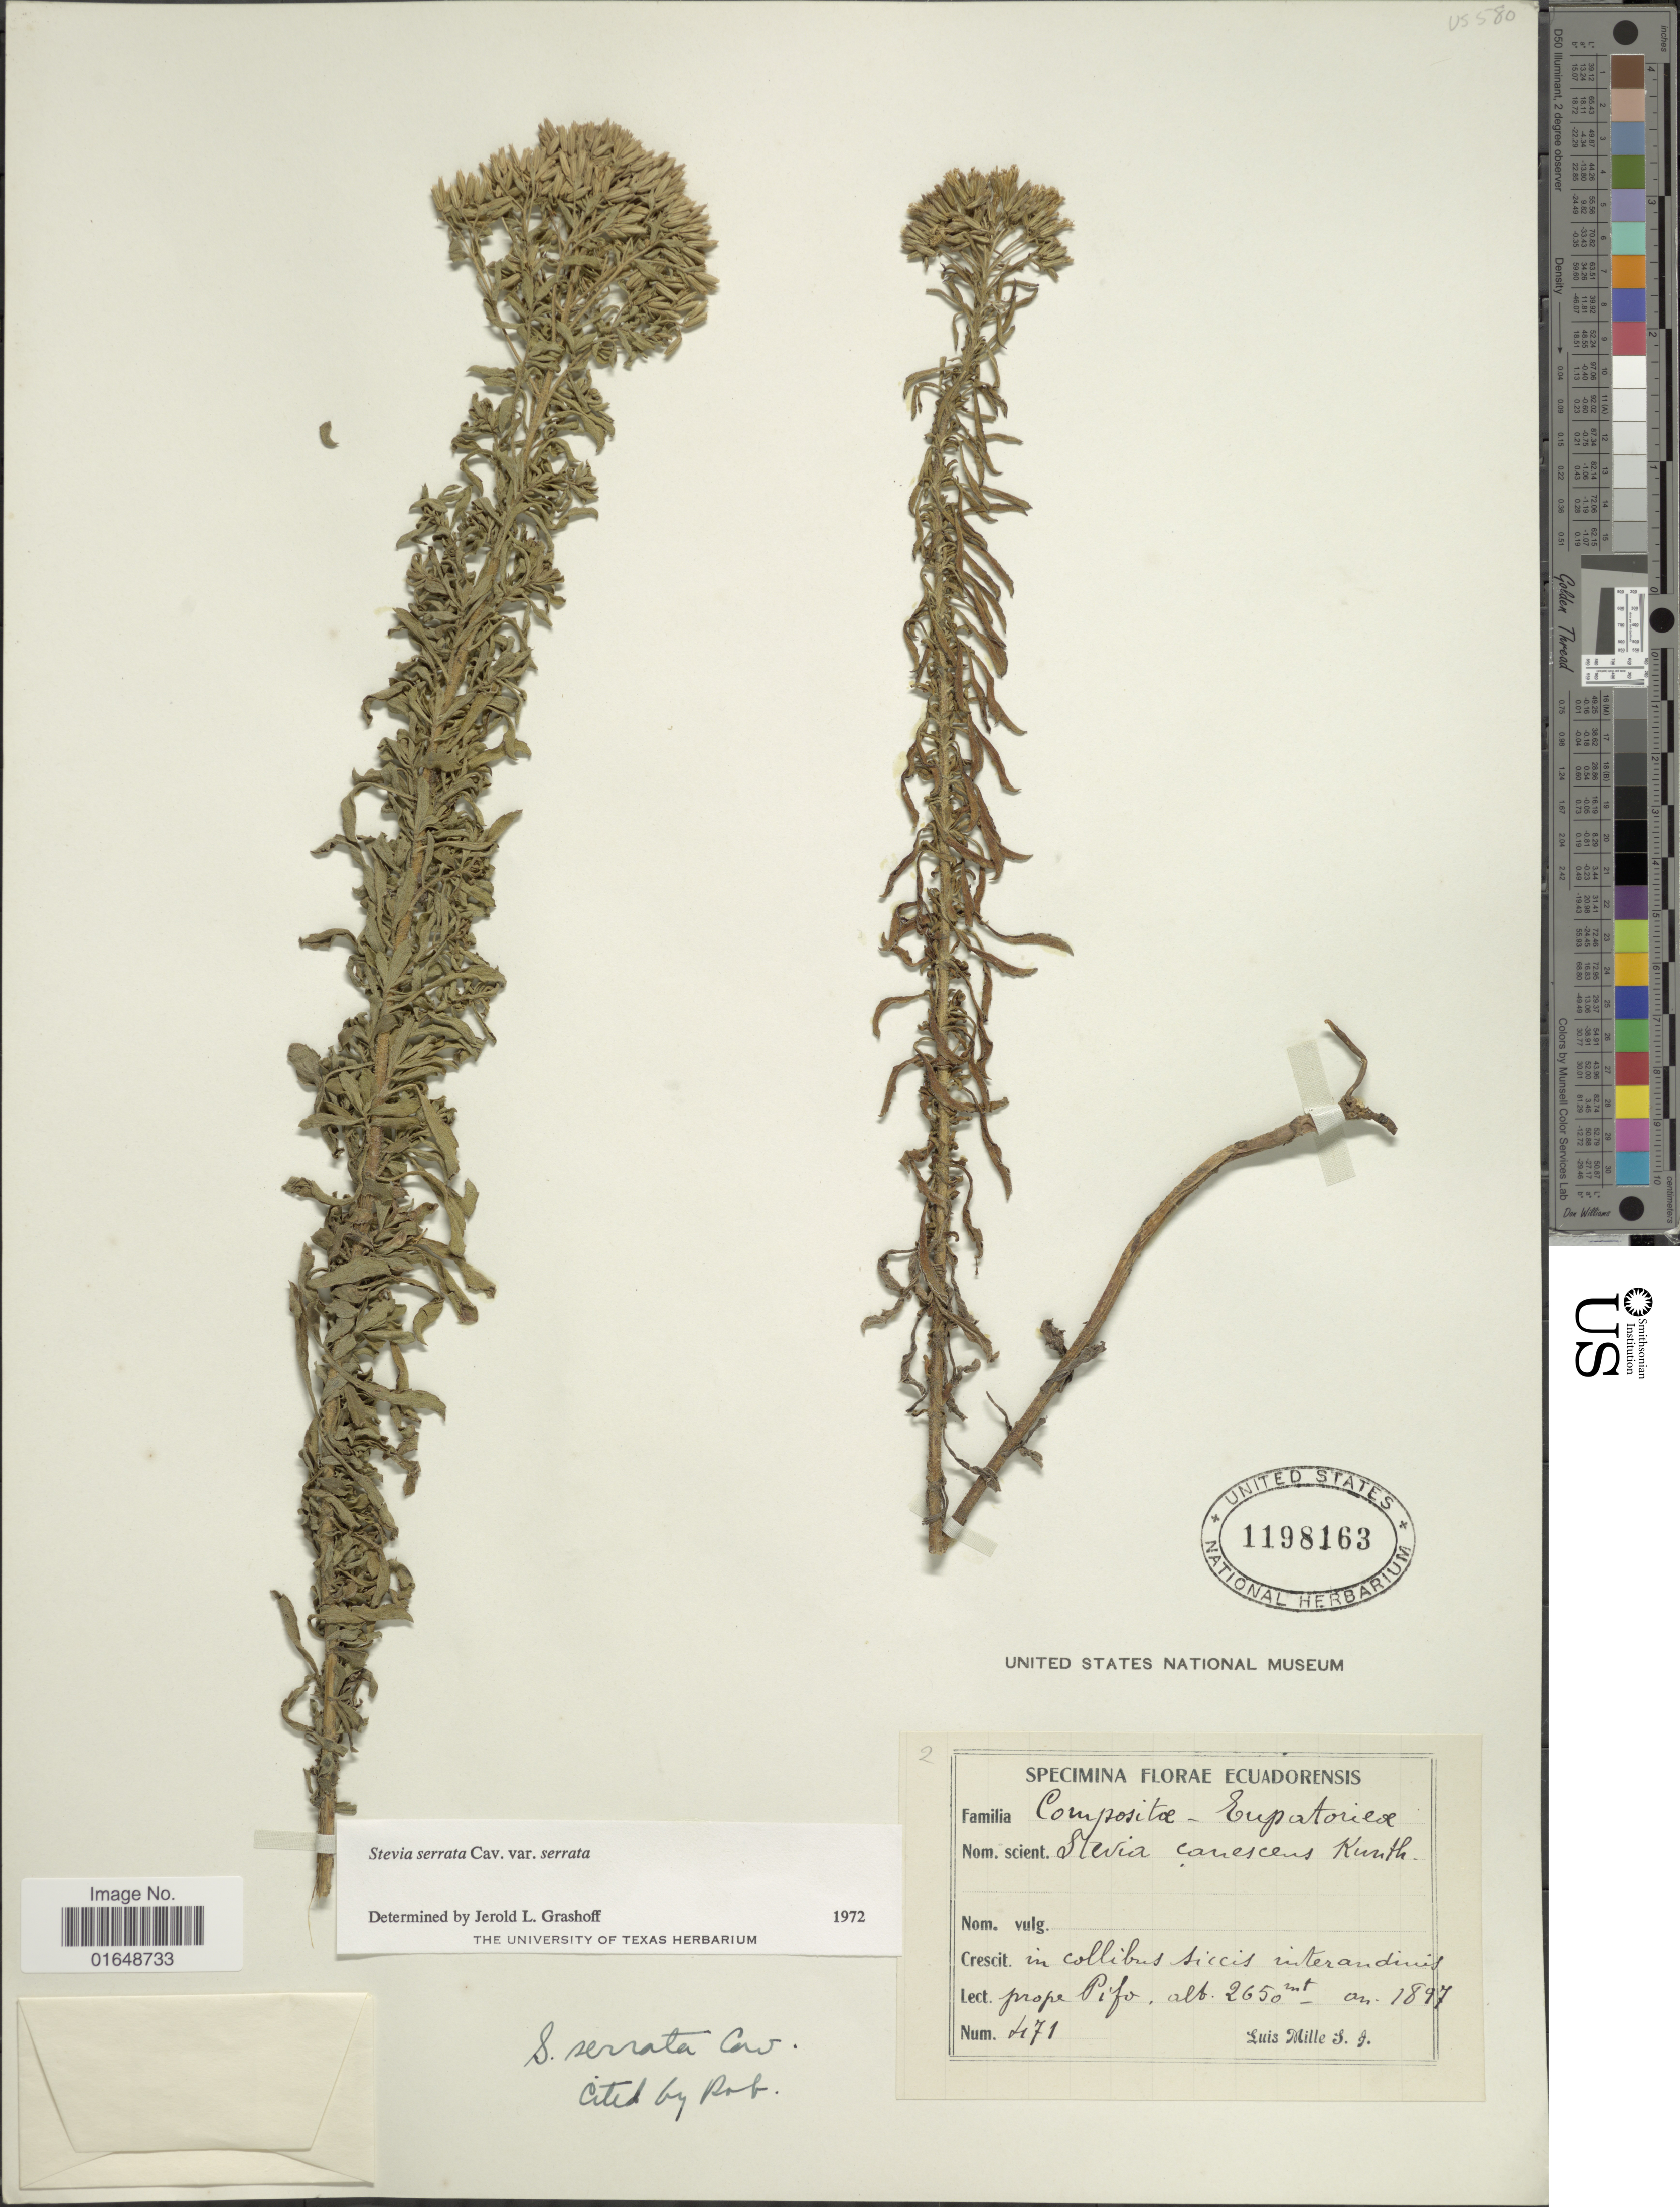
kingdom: Plantae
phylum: Tracheophyta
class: Magnoliopsida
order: Asterales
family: Asteraceae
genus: Stevia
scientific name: Stevia serrata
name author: Cav.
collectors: L. Mille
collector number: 471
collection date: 1897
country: Ecuador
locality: In collibus siccis inter andiuis, prope Pifo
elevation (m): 2650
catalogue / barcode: US 1198163